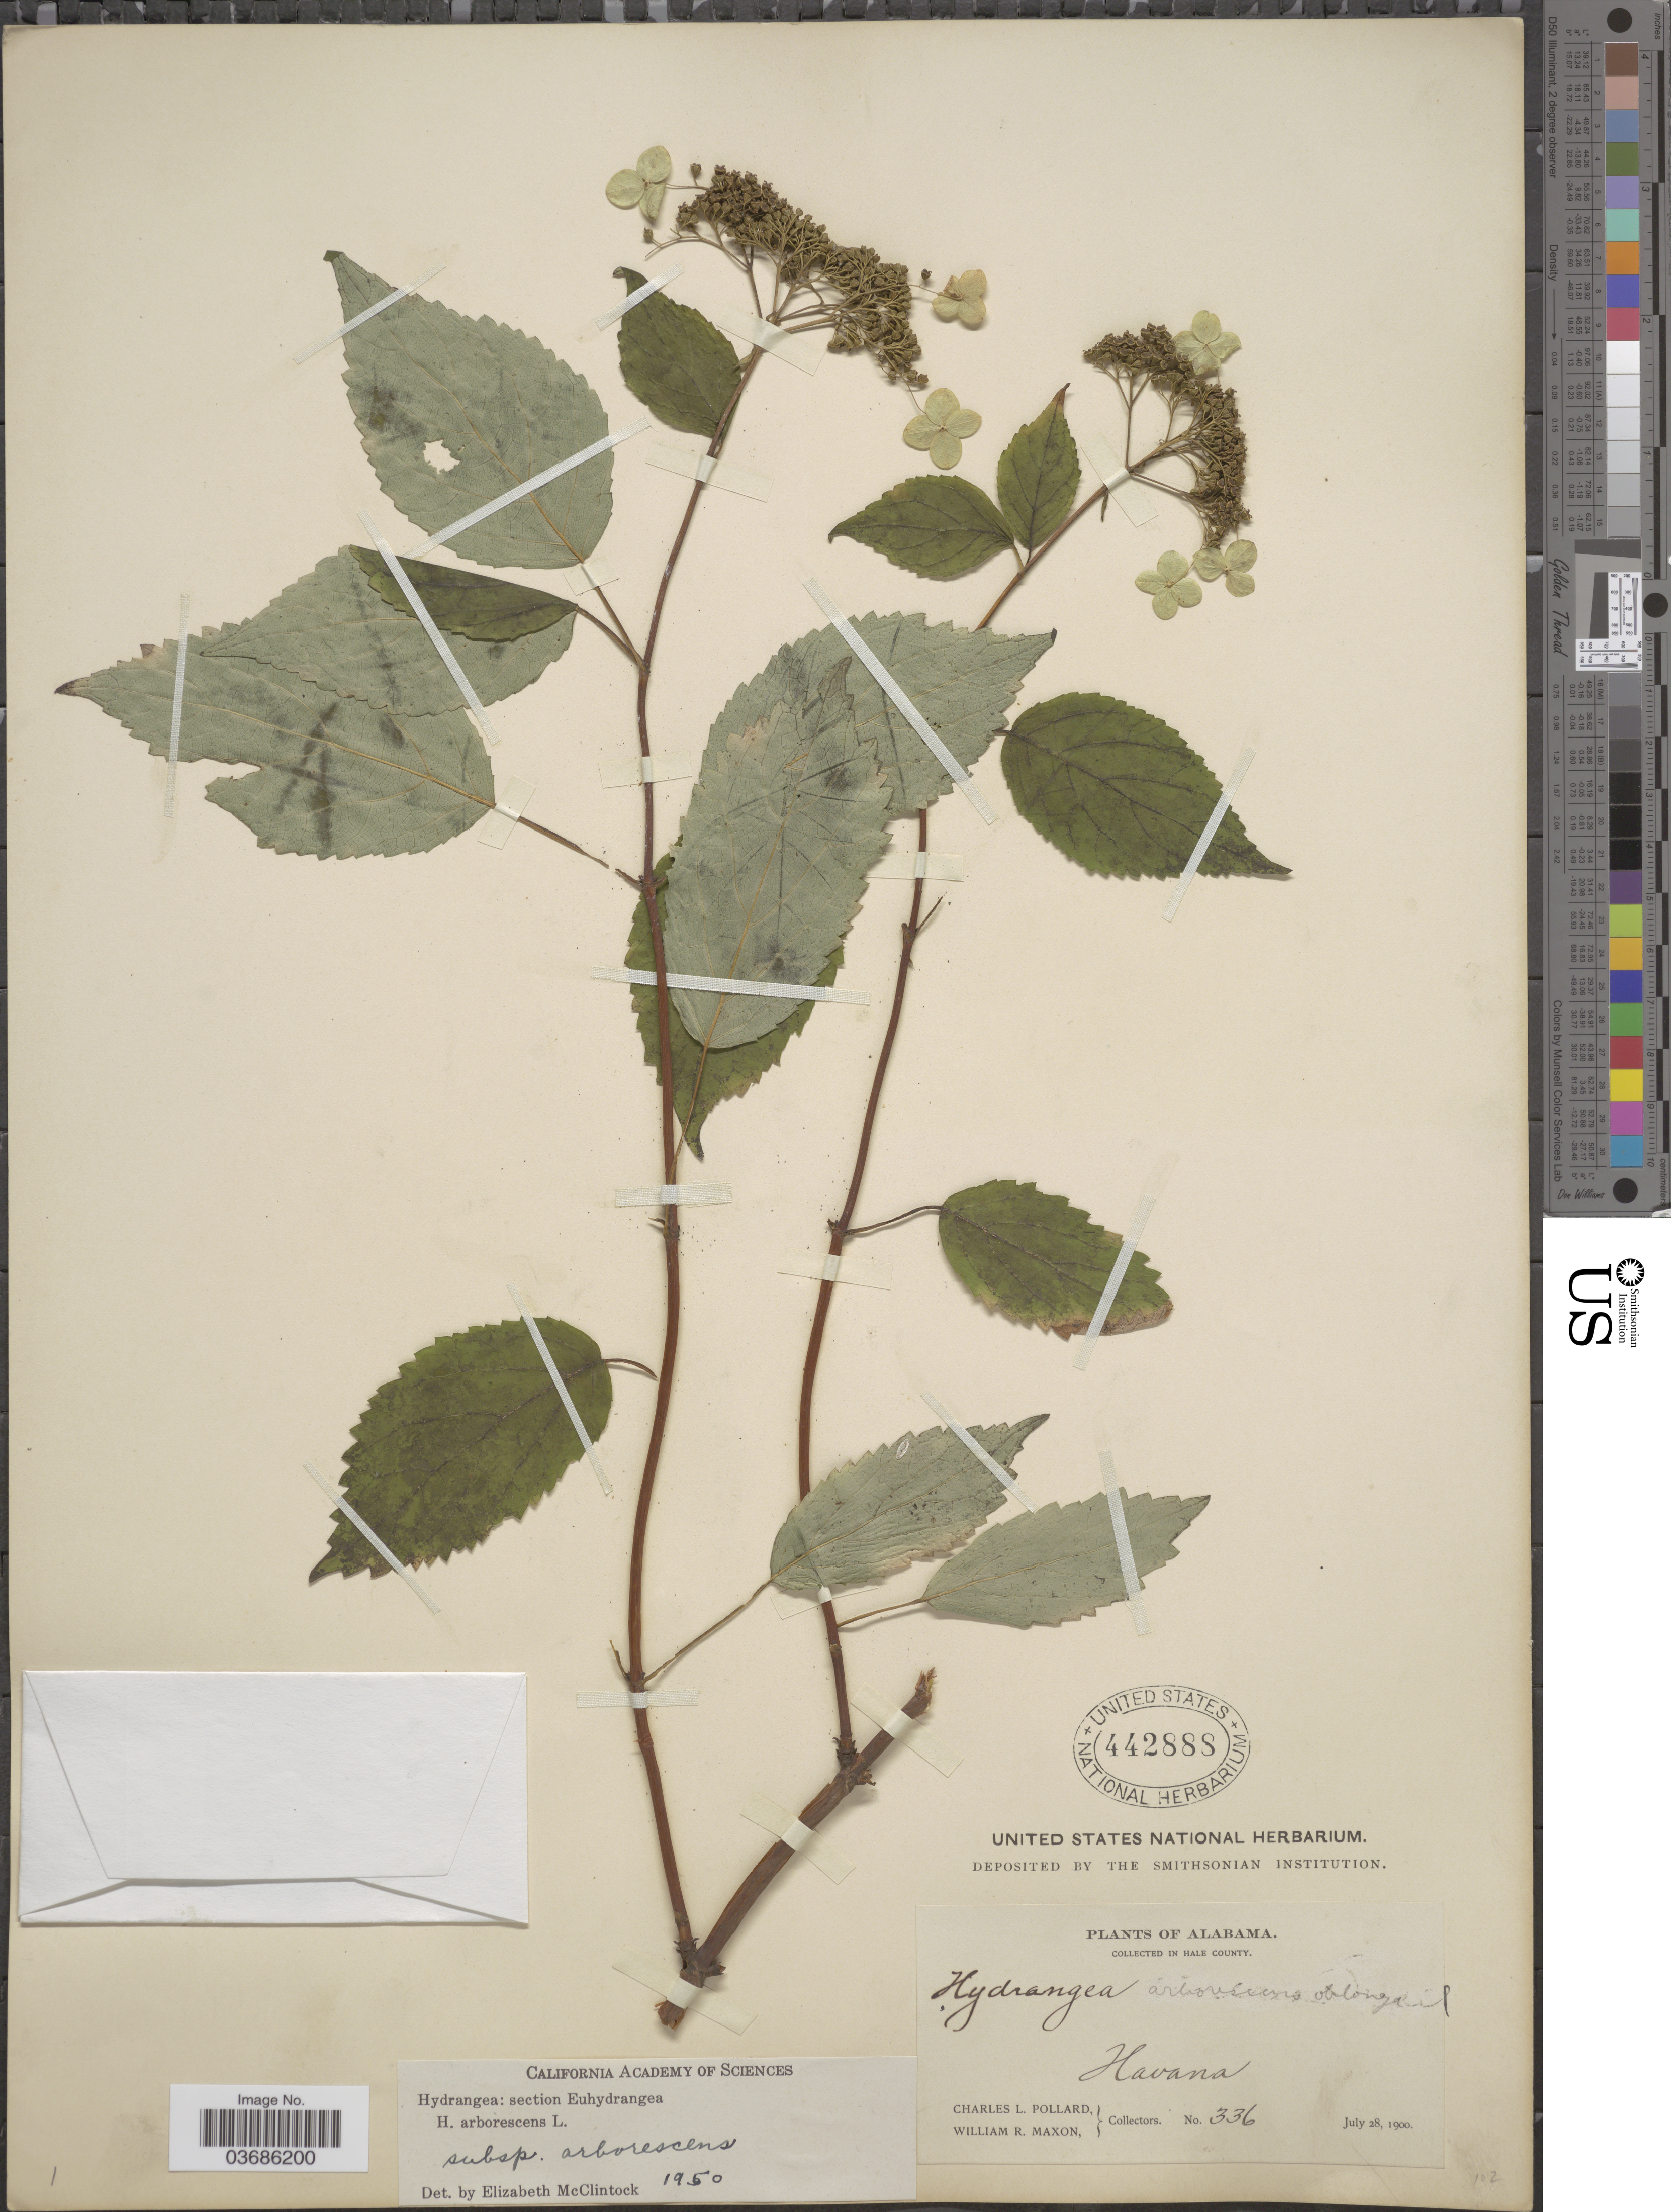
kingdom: Plantae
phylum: Tracheophyta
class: Magnoliopsida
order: Cornales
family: Hydrangeaceae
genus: Hydrangea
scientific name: Hydrangea arborescens subsp. arborescens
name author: L.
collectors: C. L. Pollard & W. R. Maxon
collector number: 336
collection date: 1900-07-28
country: United States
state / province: Alabama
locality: In Hale County. Havana.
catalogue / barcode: US 442888